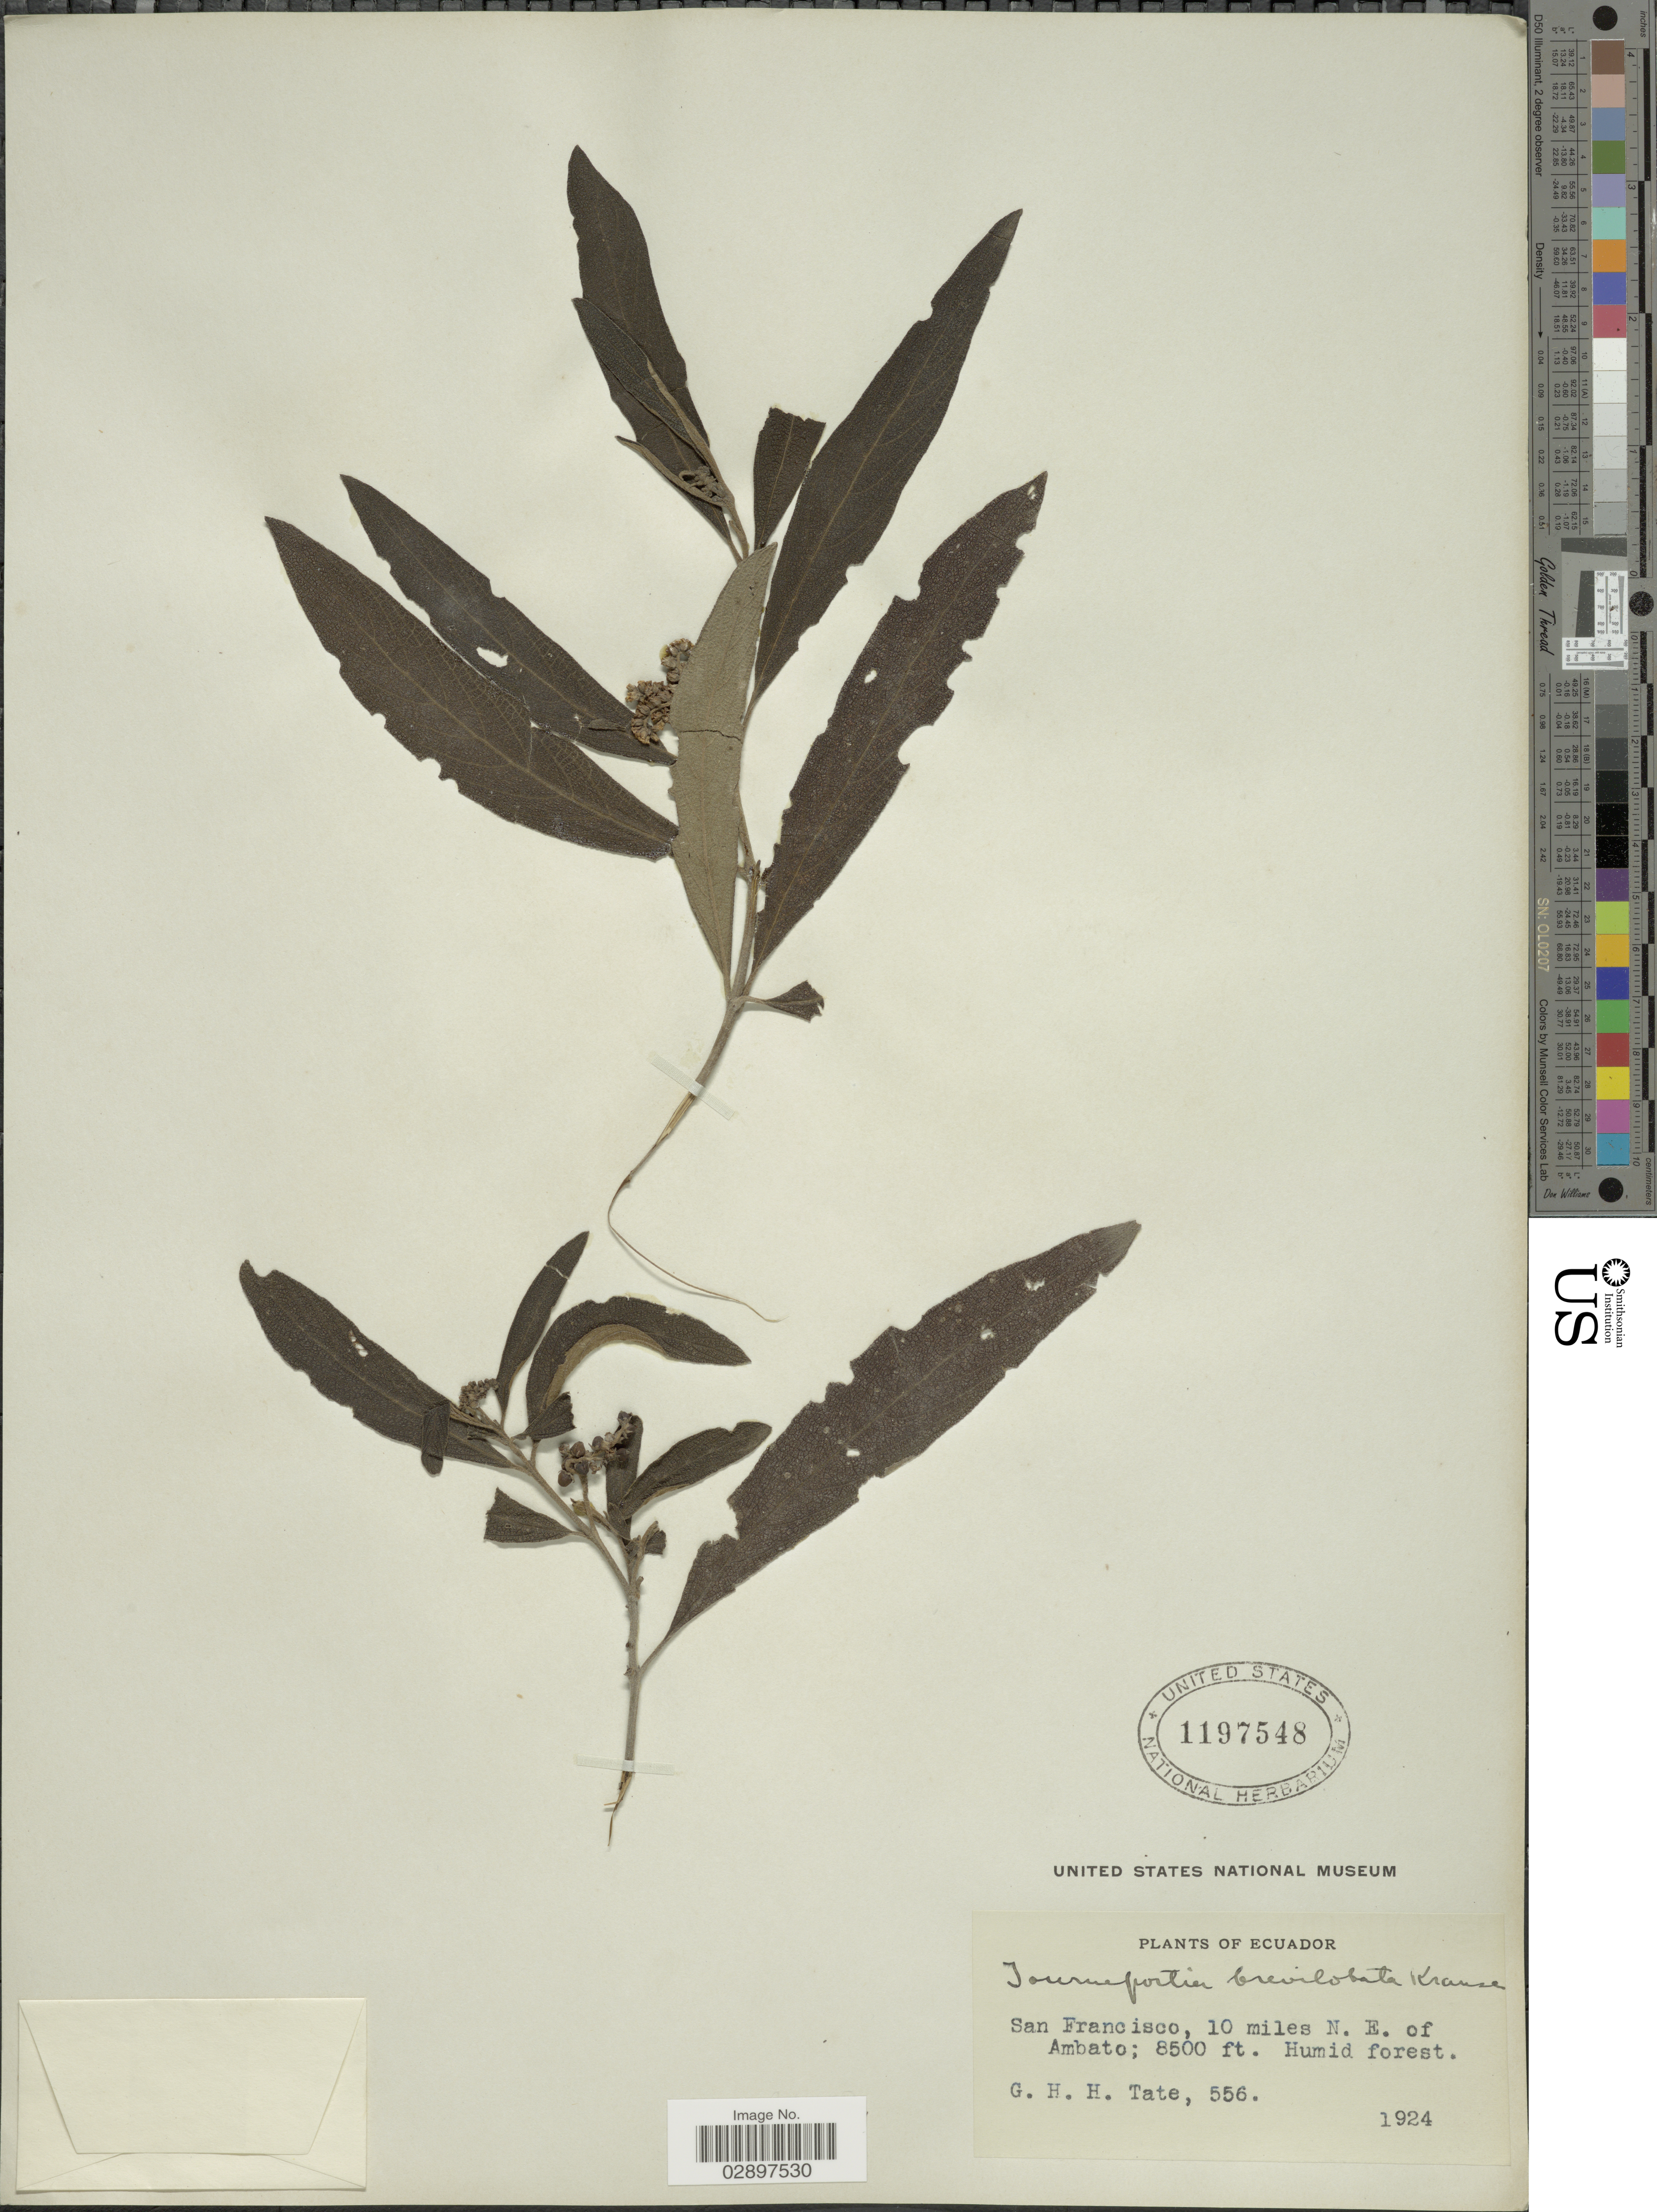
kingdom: Plantae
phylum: Tracheophyta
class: Magnoliopsida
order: Boraginales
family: Heliotropiaceae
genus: Tournefortia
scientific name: Tournefortia ramosissima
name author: K. Krause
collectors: G. H. H.Tate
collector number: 556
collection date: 1924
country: Ecuador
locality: San Francisco, 10 miles N.E. of Ambato.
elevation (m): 2591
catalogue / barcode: US 1197548